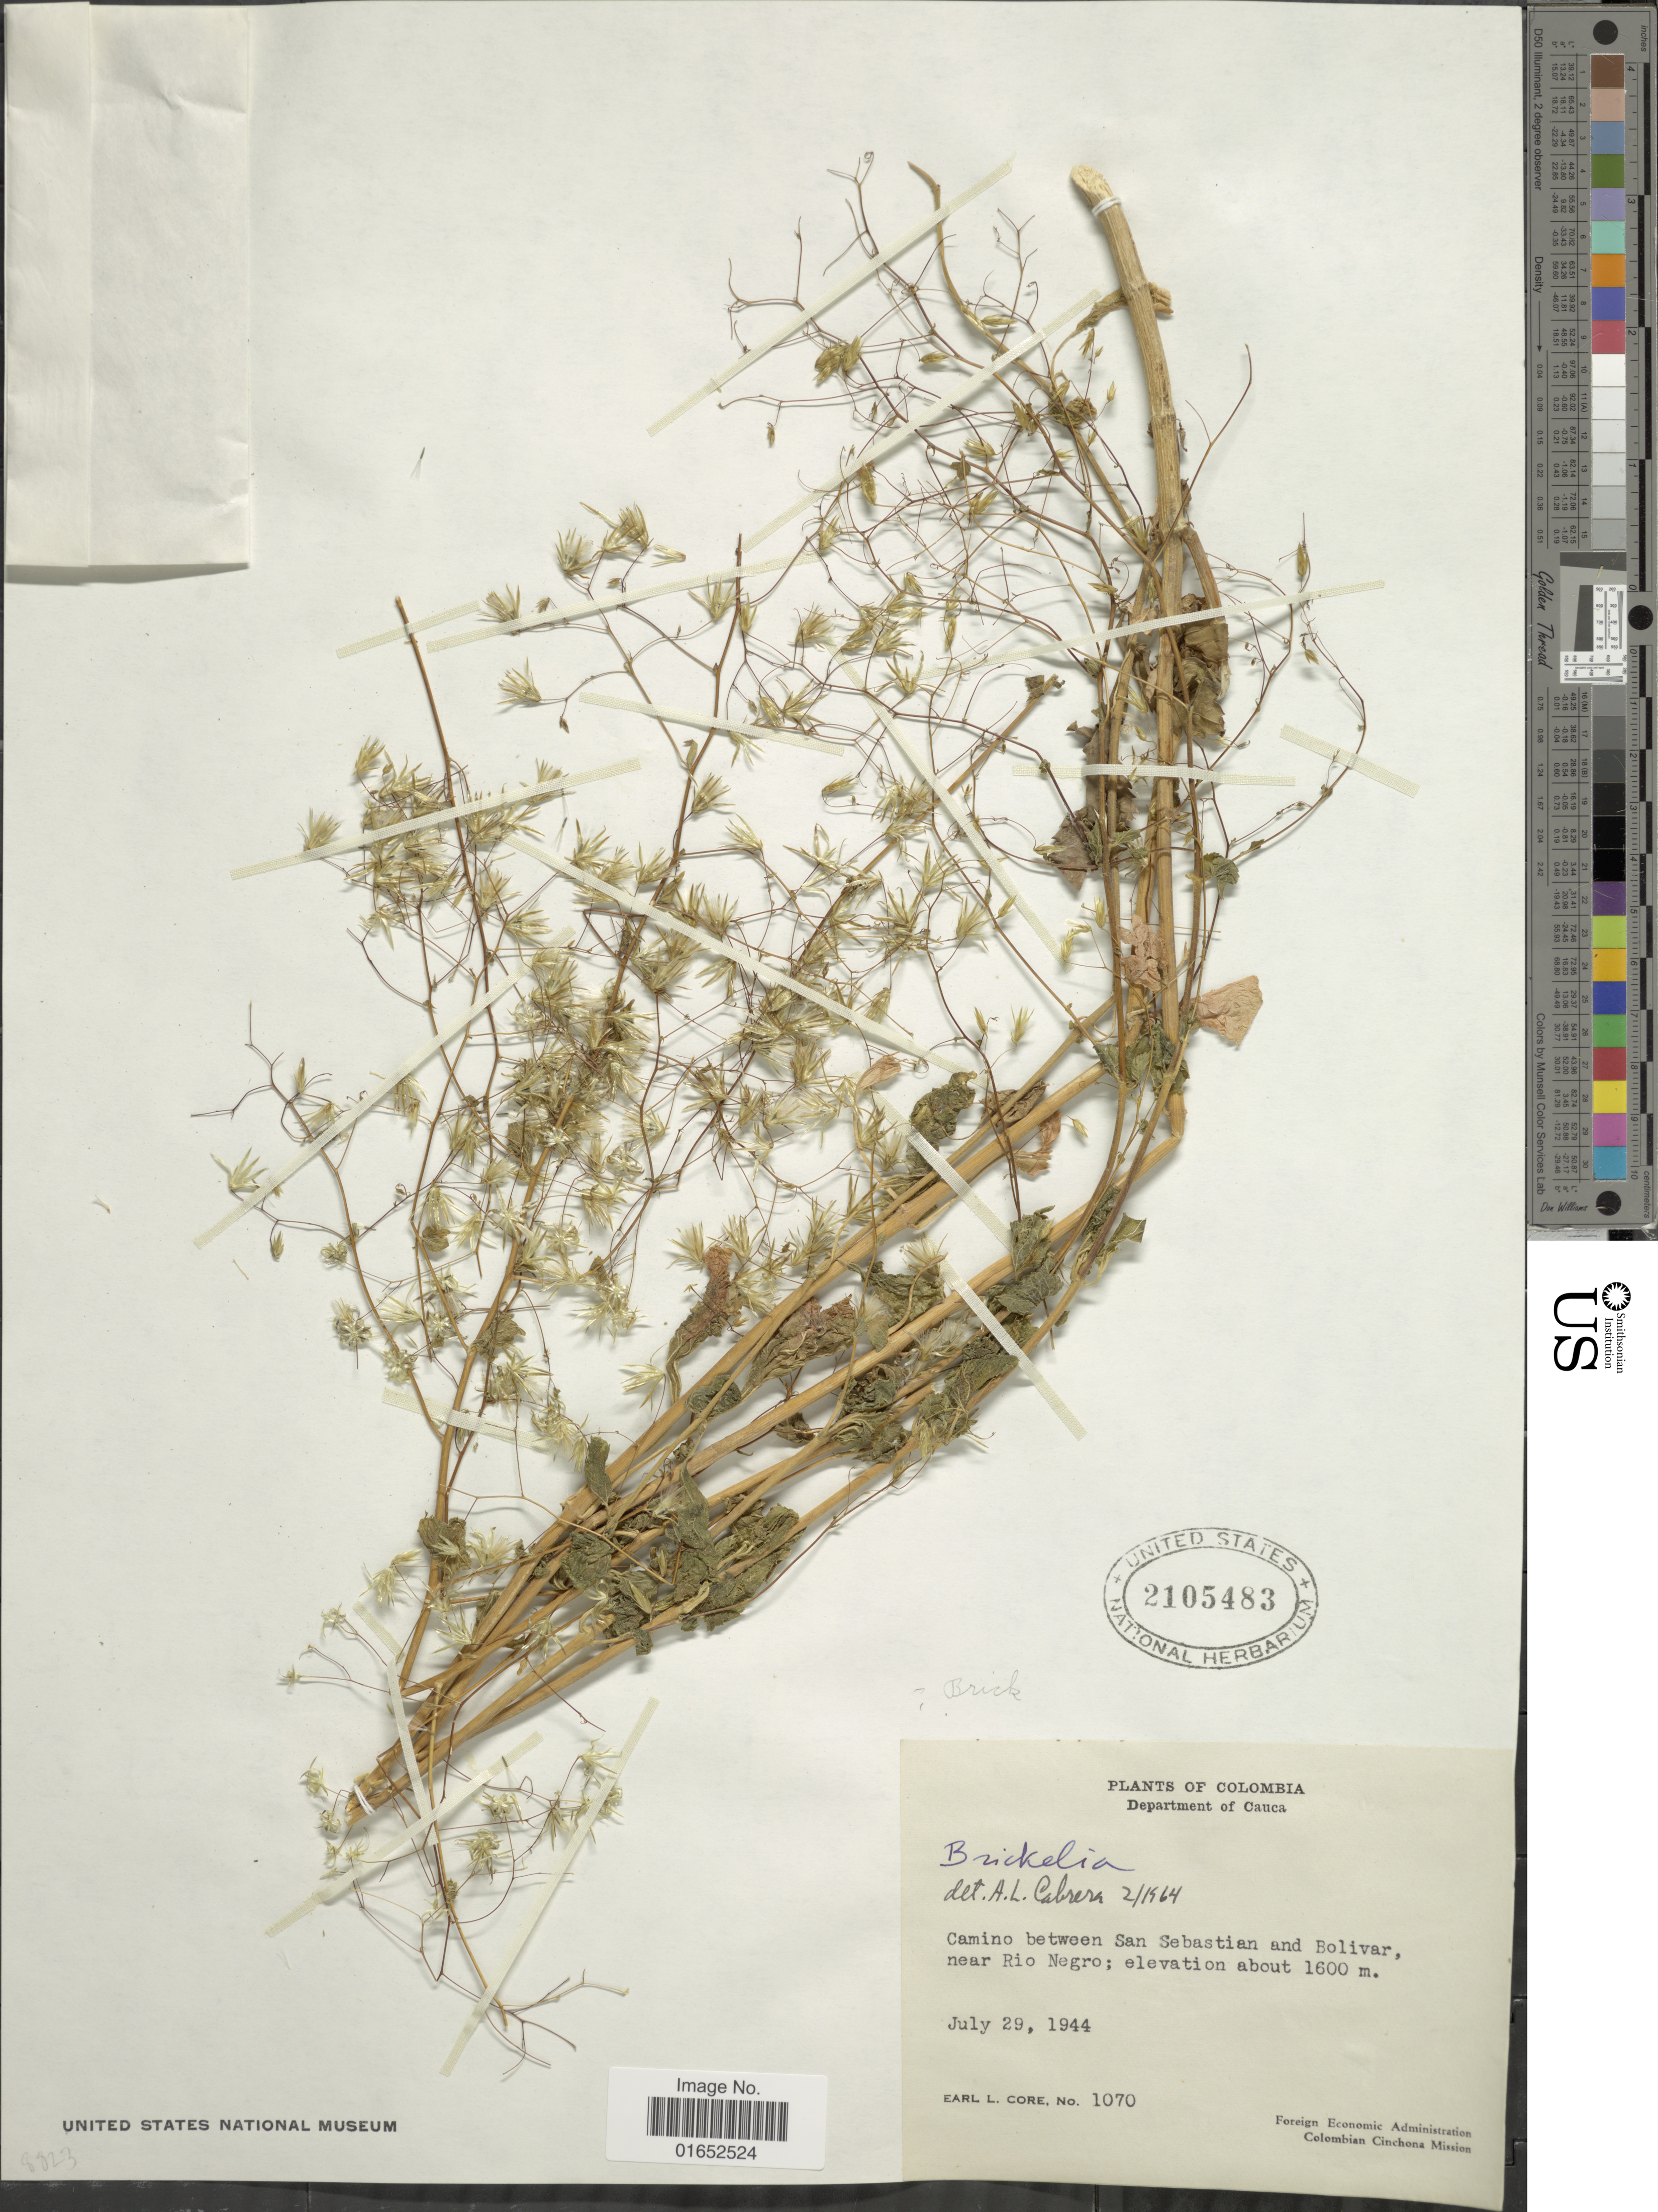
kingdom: Plantae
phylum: Tracheophyta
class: Magnoliopsida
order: Asterales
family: Asteraceae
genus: Brickellia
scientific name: Brickellia diffusa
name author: (Vahl) A. Gray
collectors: E. L. Core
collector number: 1070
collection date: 1944-07-29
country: Colombia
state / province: Cauca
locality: Department of Cauca, Camino between San Sebastian and Bolivar near Rio Negro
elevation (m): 1600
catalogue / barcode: US 2105483